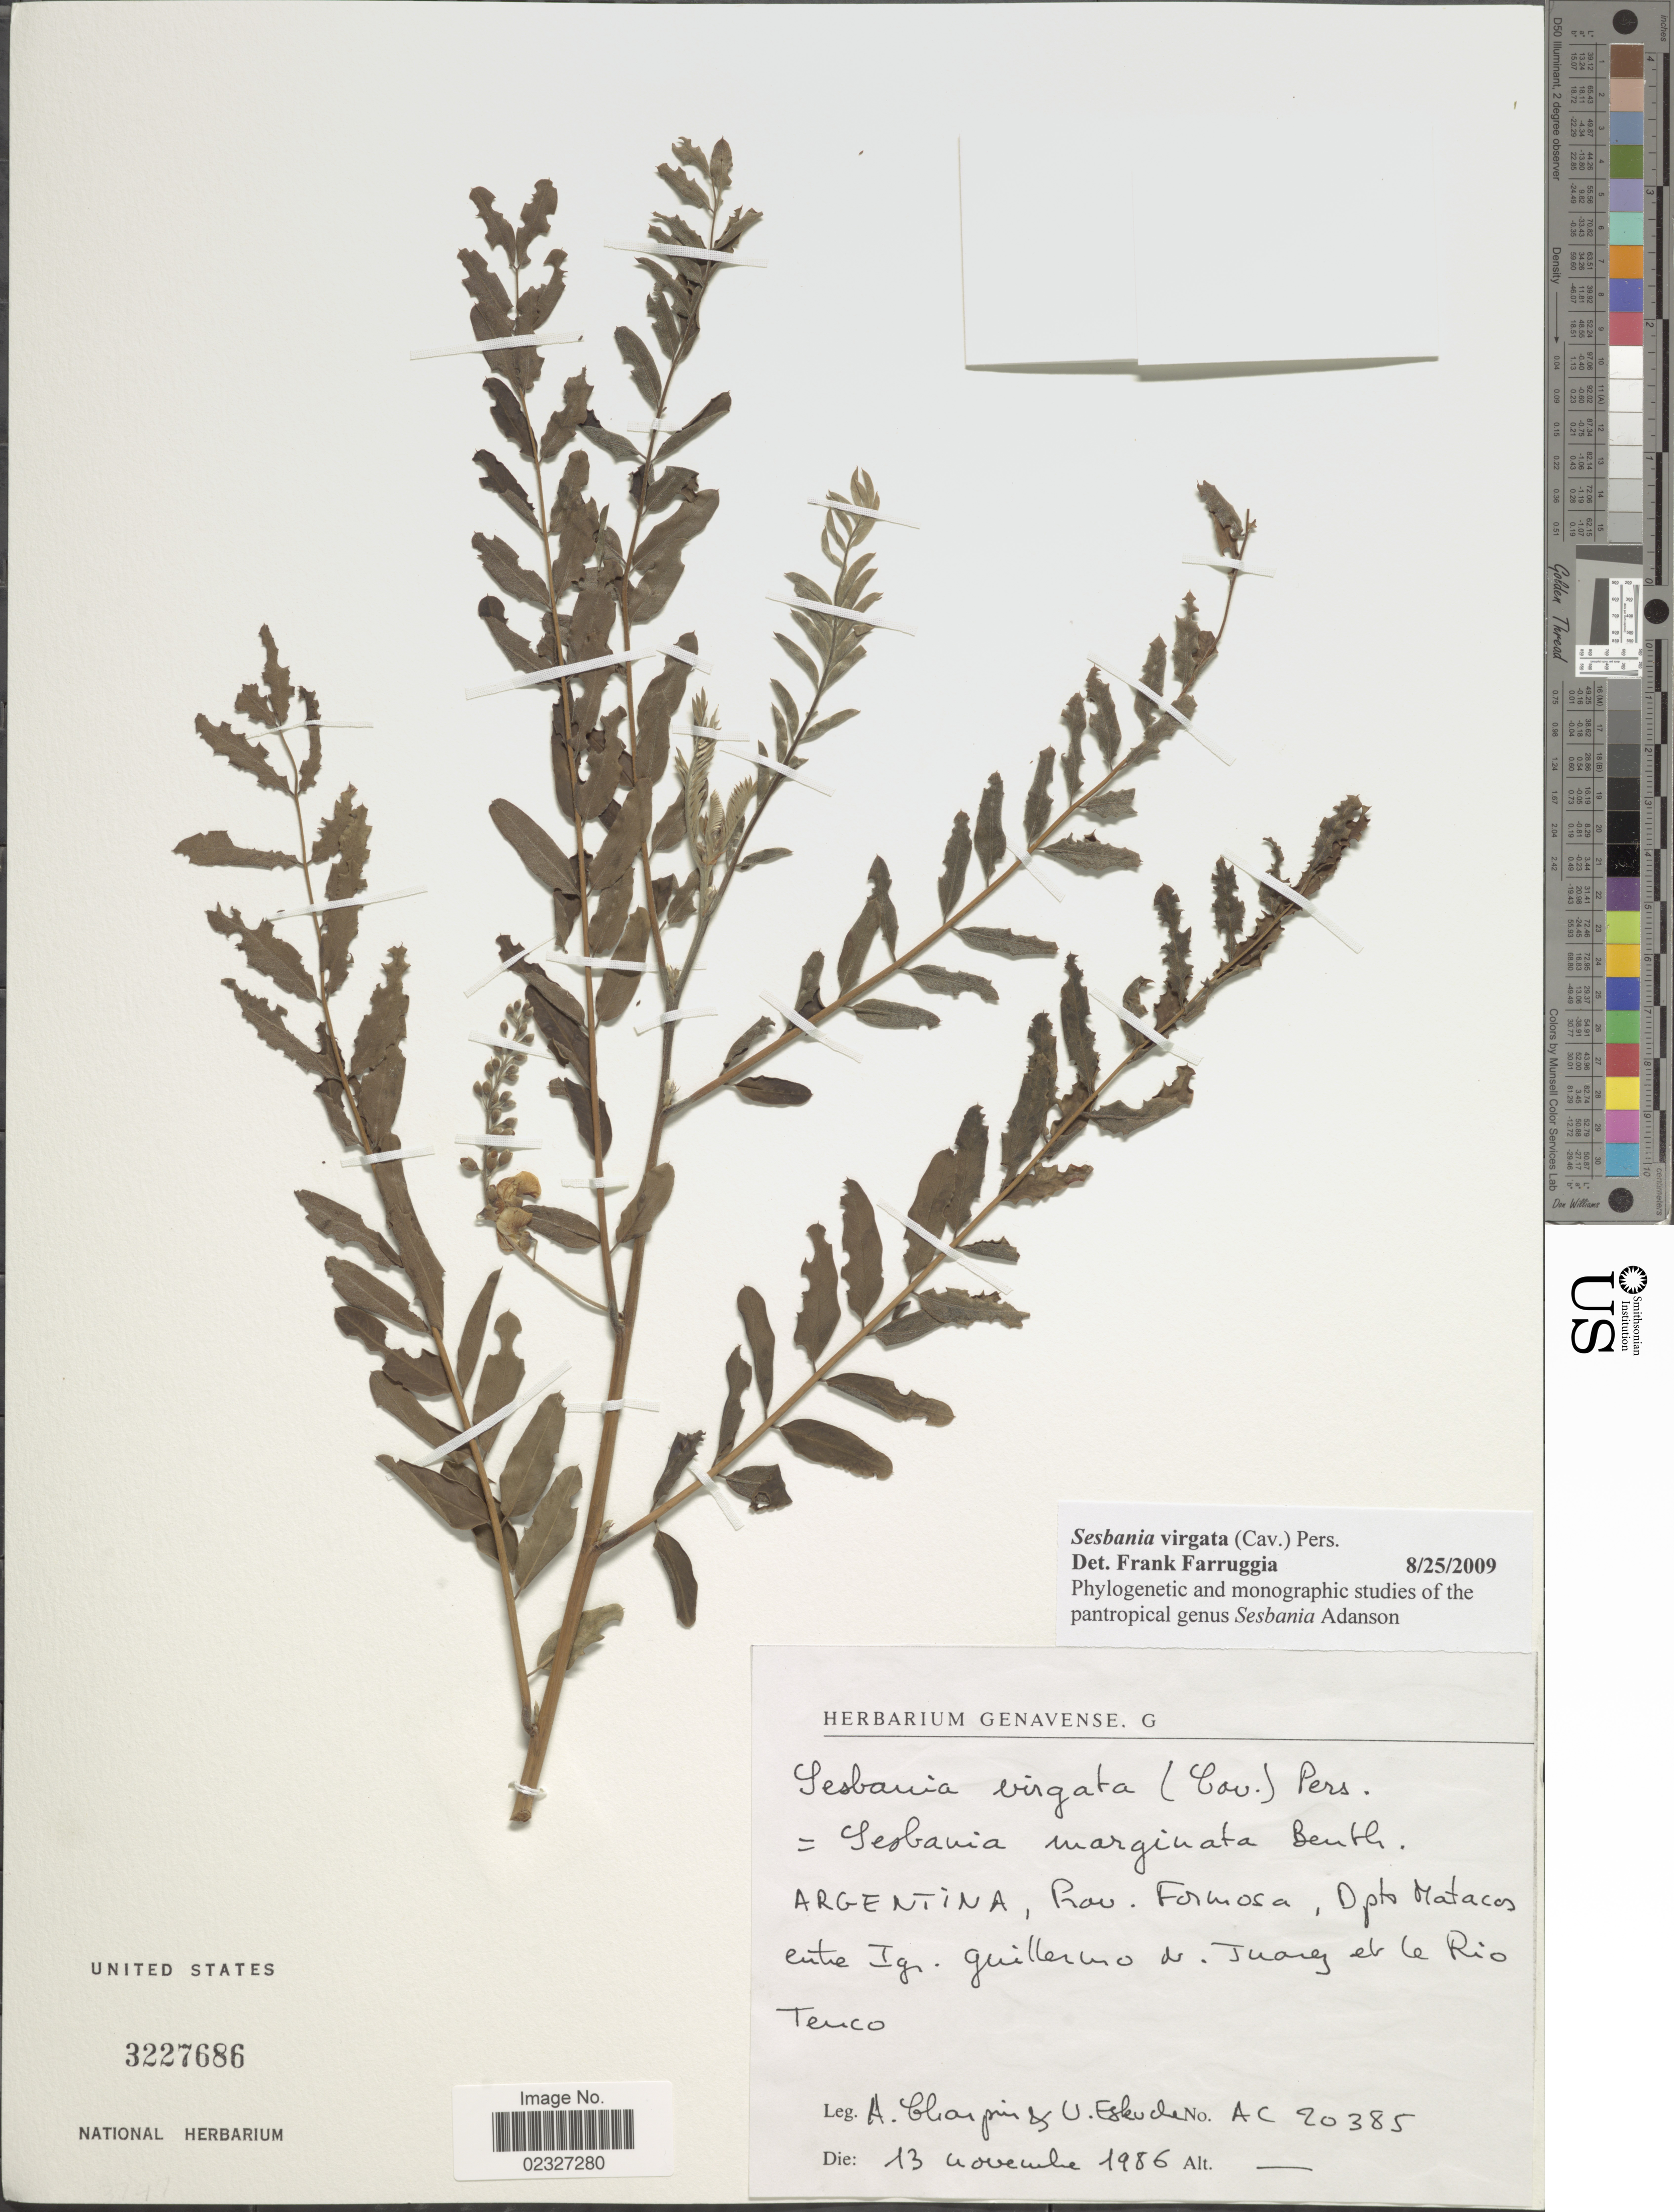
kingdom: Plantae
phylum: Tracheophyta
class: Magnoliopsida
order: Fabales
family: Fabaceae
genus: Sesbania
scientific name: Sesbania virgata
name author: (Cav.) Pers.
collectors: A. Charpin & U. Eskuche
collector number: AC20385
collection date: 1986-11-13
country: Argentina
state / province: Formosa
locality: Dpto. Matacos entre Igr. Guillermo et Juarez et le Rio Teuco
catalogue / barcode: US 3227686